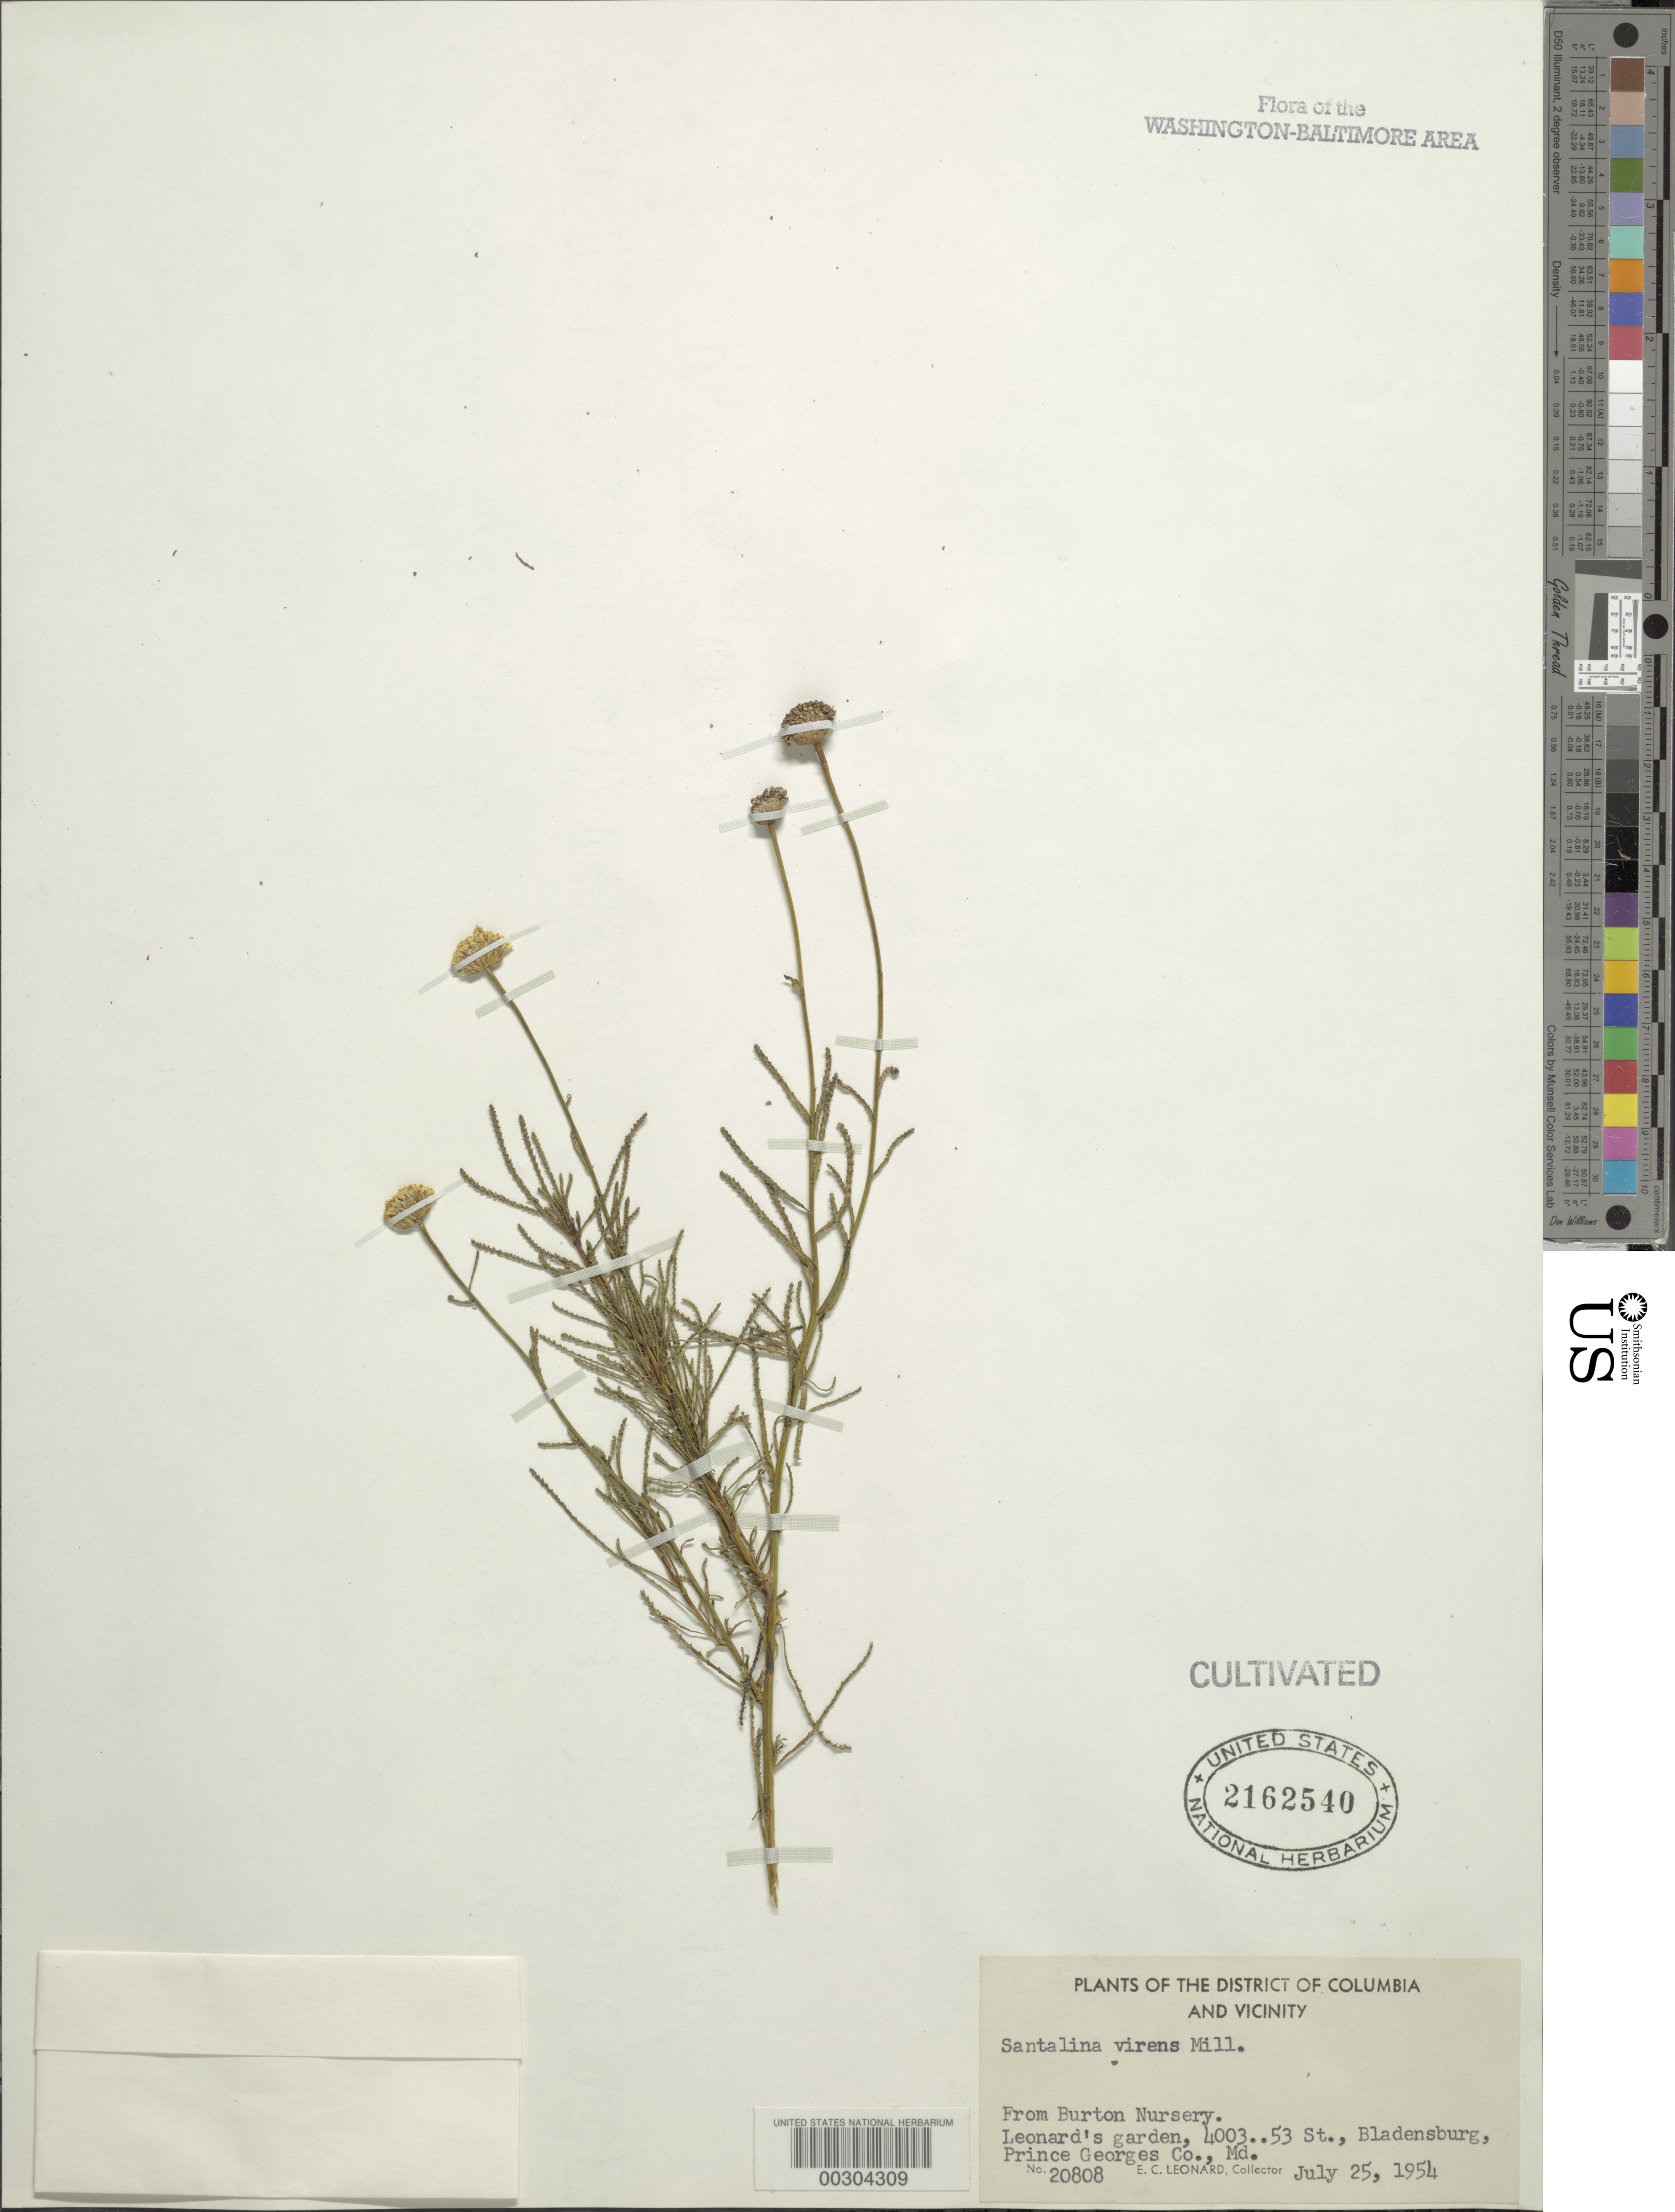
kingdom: Plantae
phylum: Tracheophyta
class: Magnoliopsida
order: Asterales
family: Asteraceae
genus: Santolina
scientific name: Santolina virens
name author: Mill.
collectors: E. C. Leonard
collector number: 20808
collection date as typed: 25 Jul 1954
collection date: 1954-07-25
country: United States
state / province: Maryland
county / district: Prince George's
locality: Bladensburg, 4003 53 St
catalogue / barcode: US 2162540